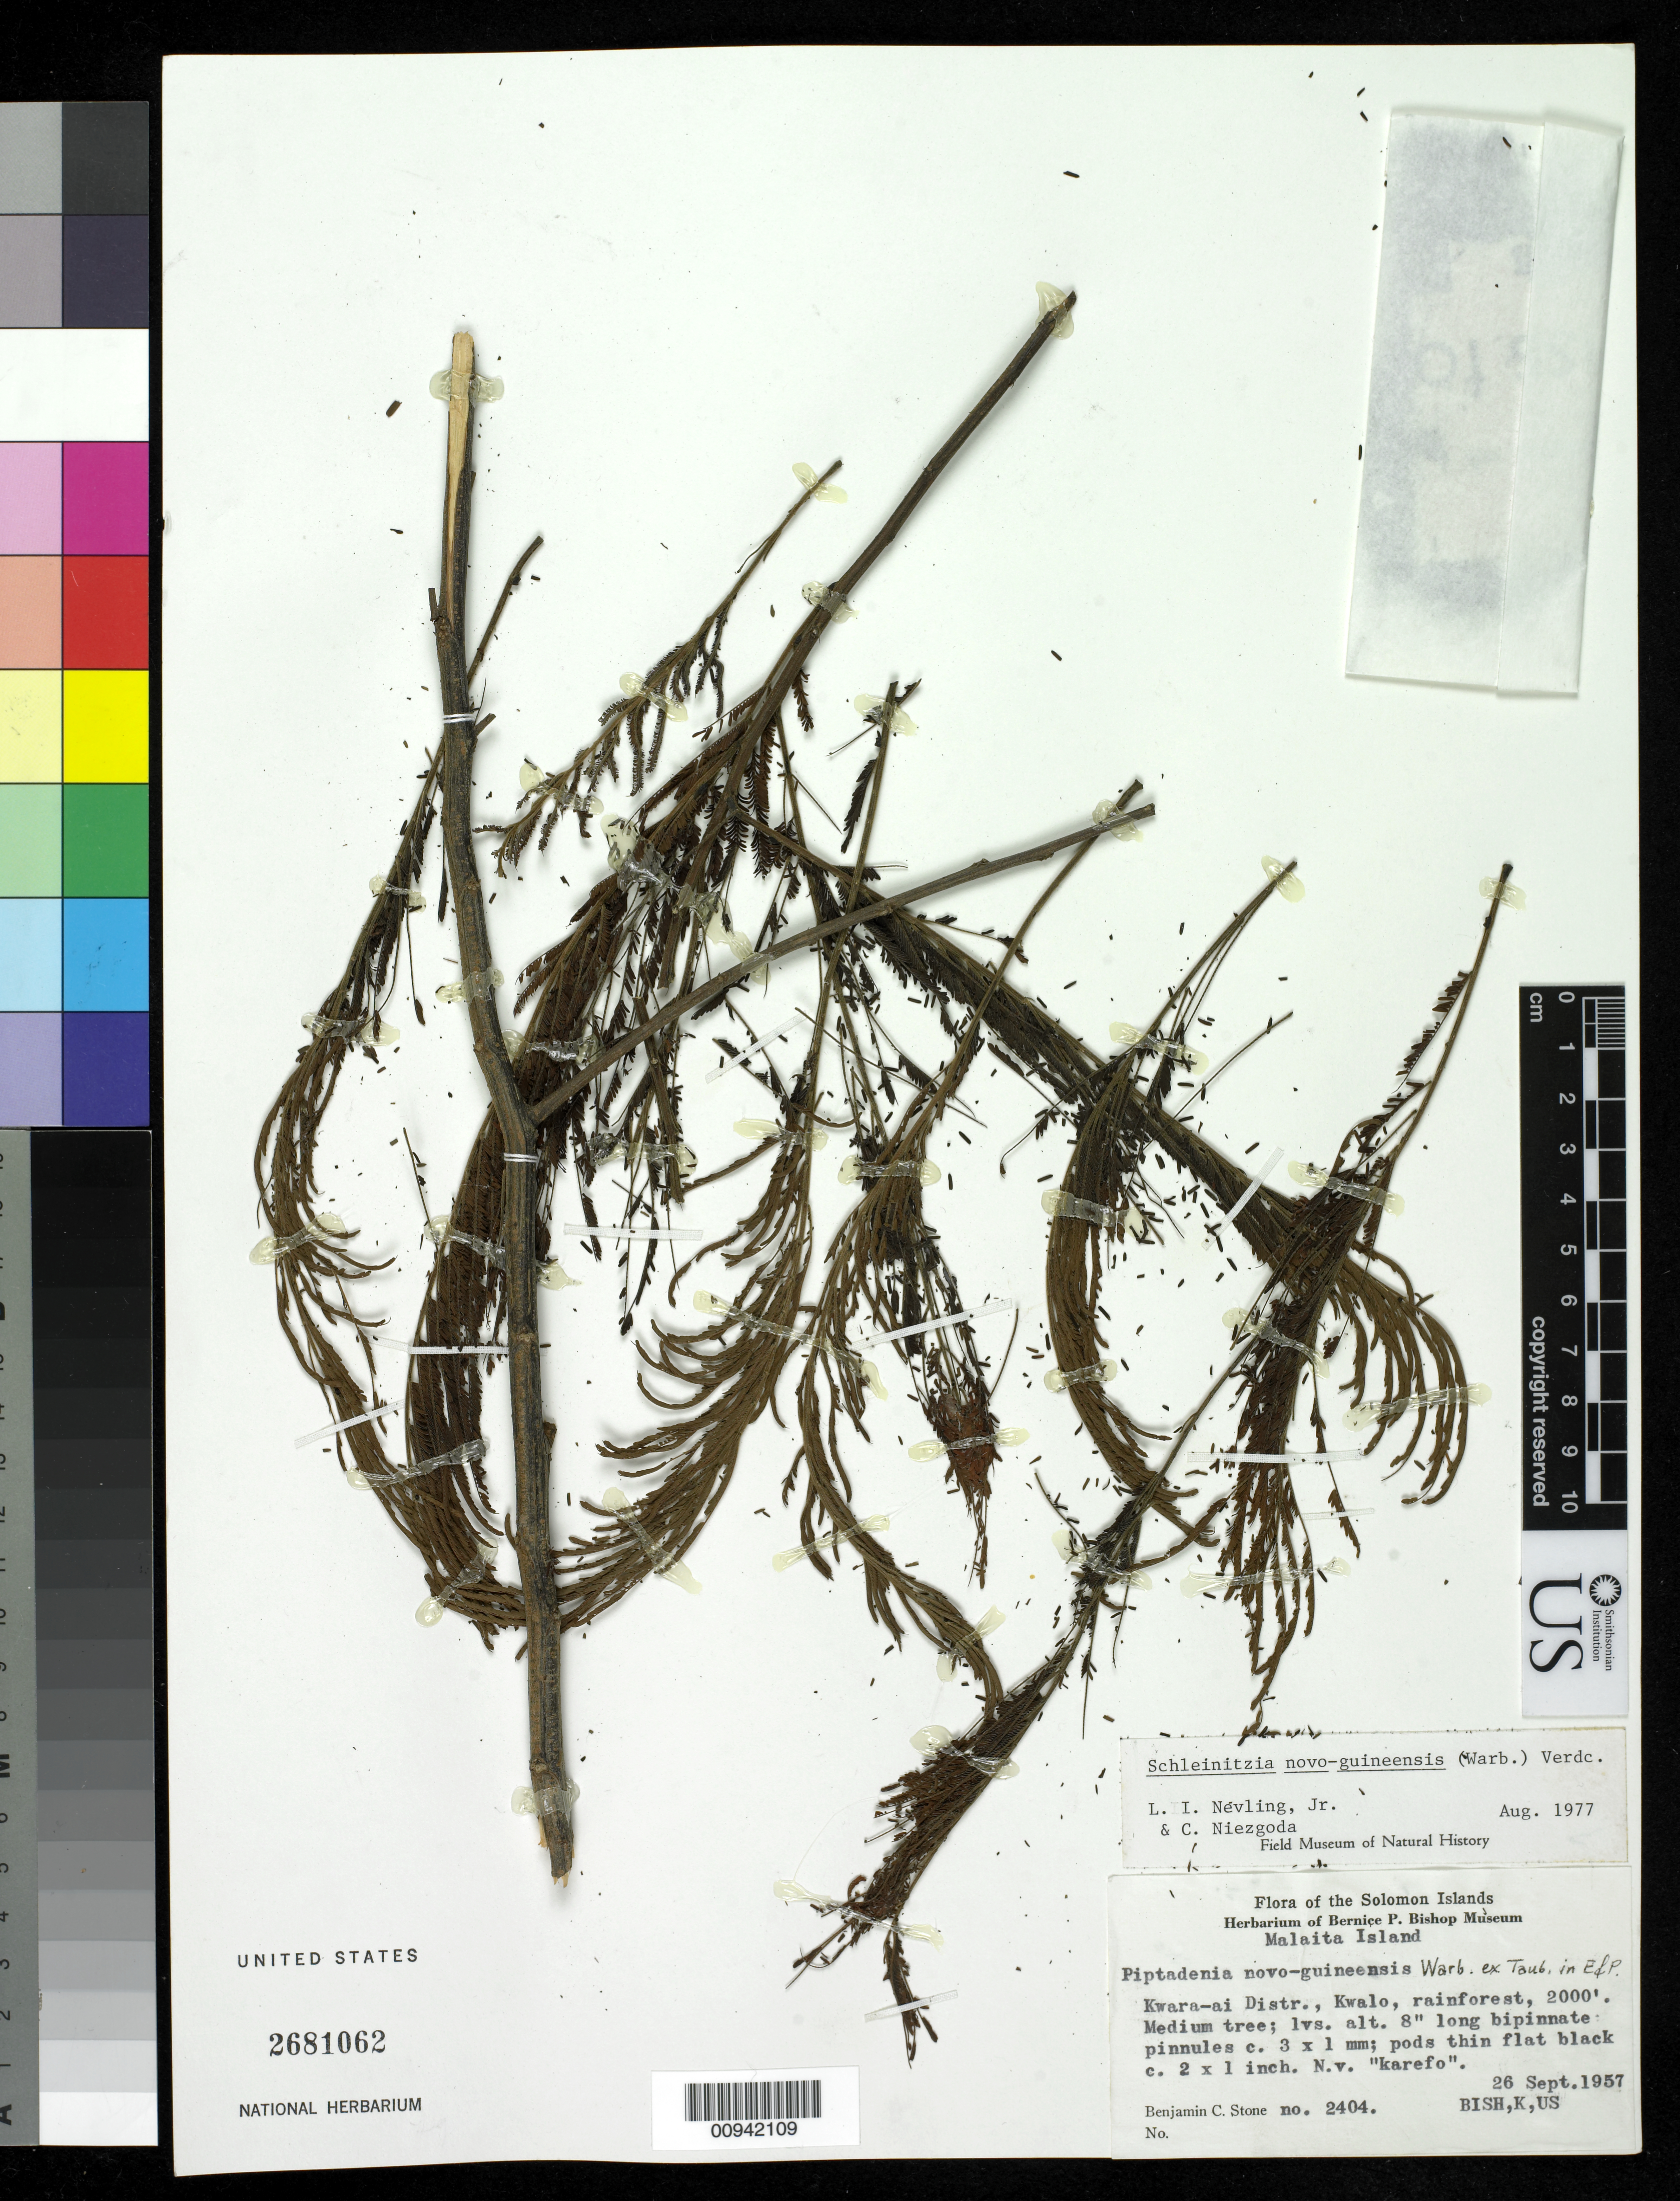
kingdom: Plantae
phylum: Tracheophyta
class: Magnoliopsida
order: Fabales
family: Fabaceae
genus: Schleinitzia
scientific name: Schleinitzia novoguineensis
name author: (Warb.) Verdc.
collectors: B. C. Stone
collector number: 2404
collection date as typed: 26 Sep 1957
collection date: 1957-09-26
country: Solomon Islands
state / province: Malaita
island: Malaita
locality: Kwara-ai Distr., Kwalo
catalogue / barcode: US 2681062